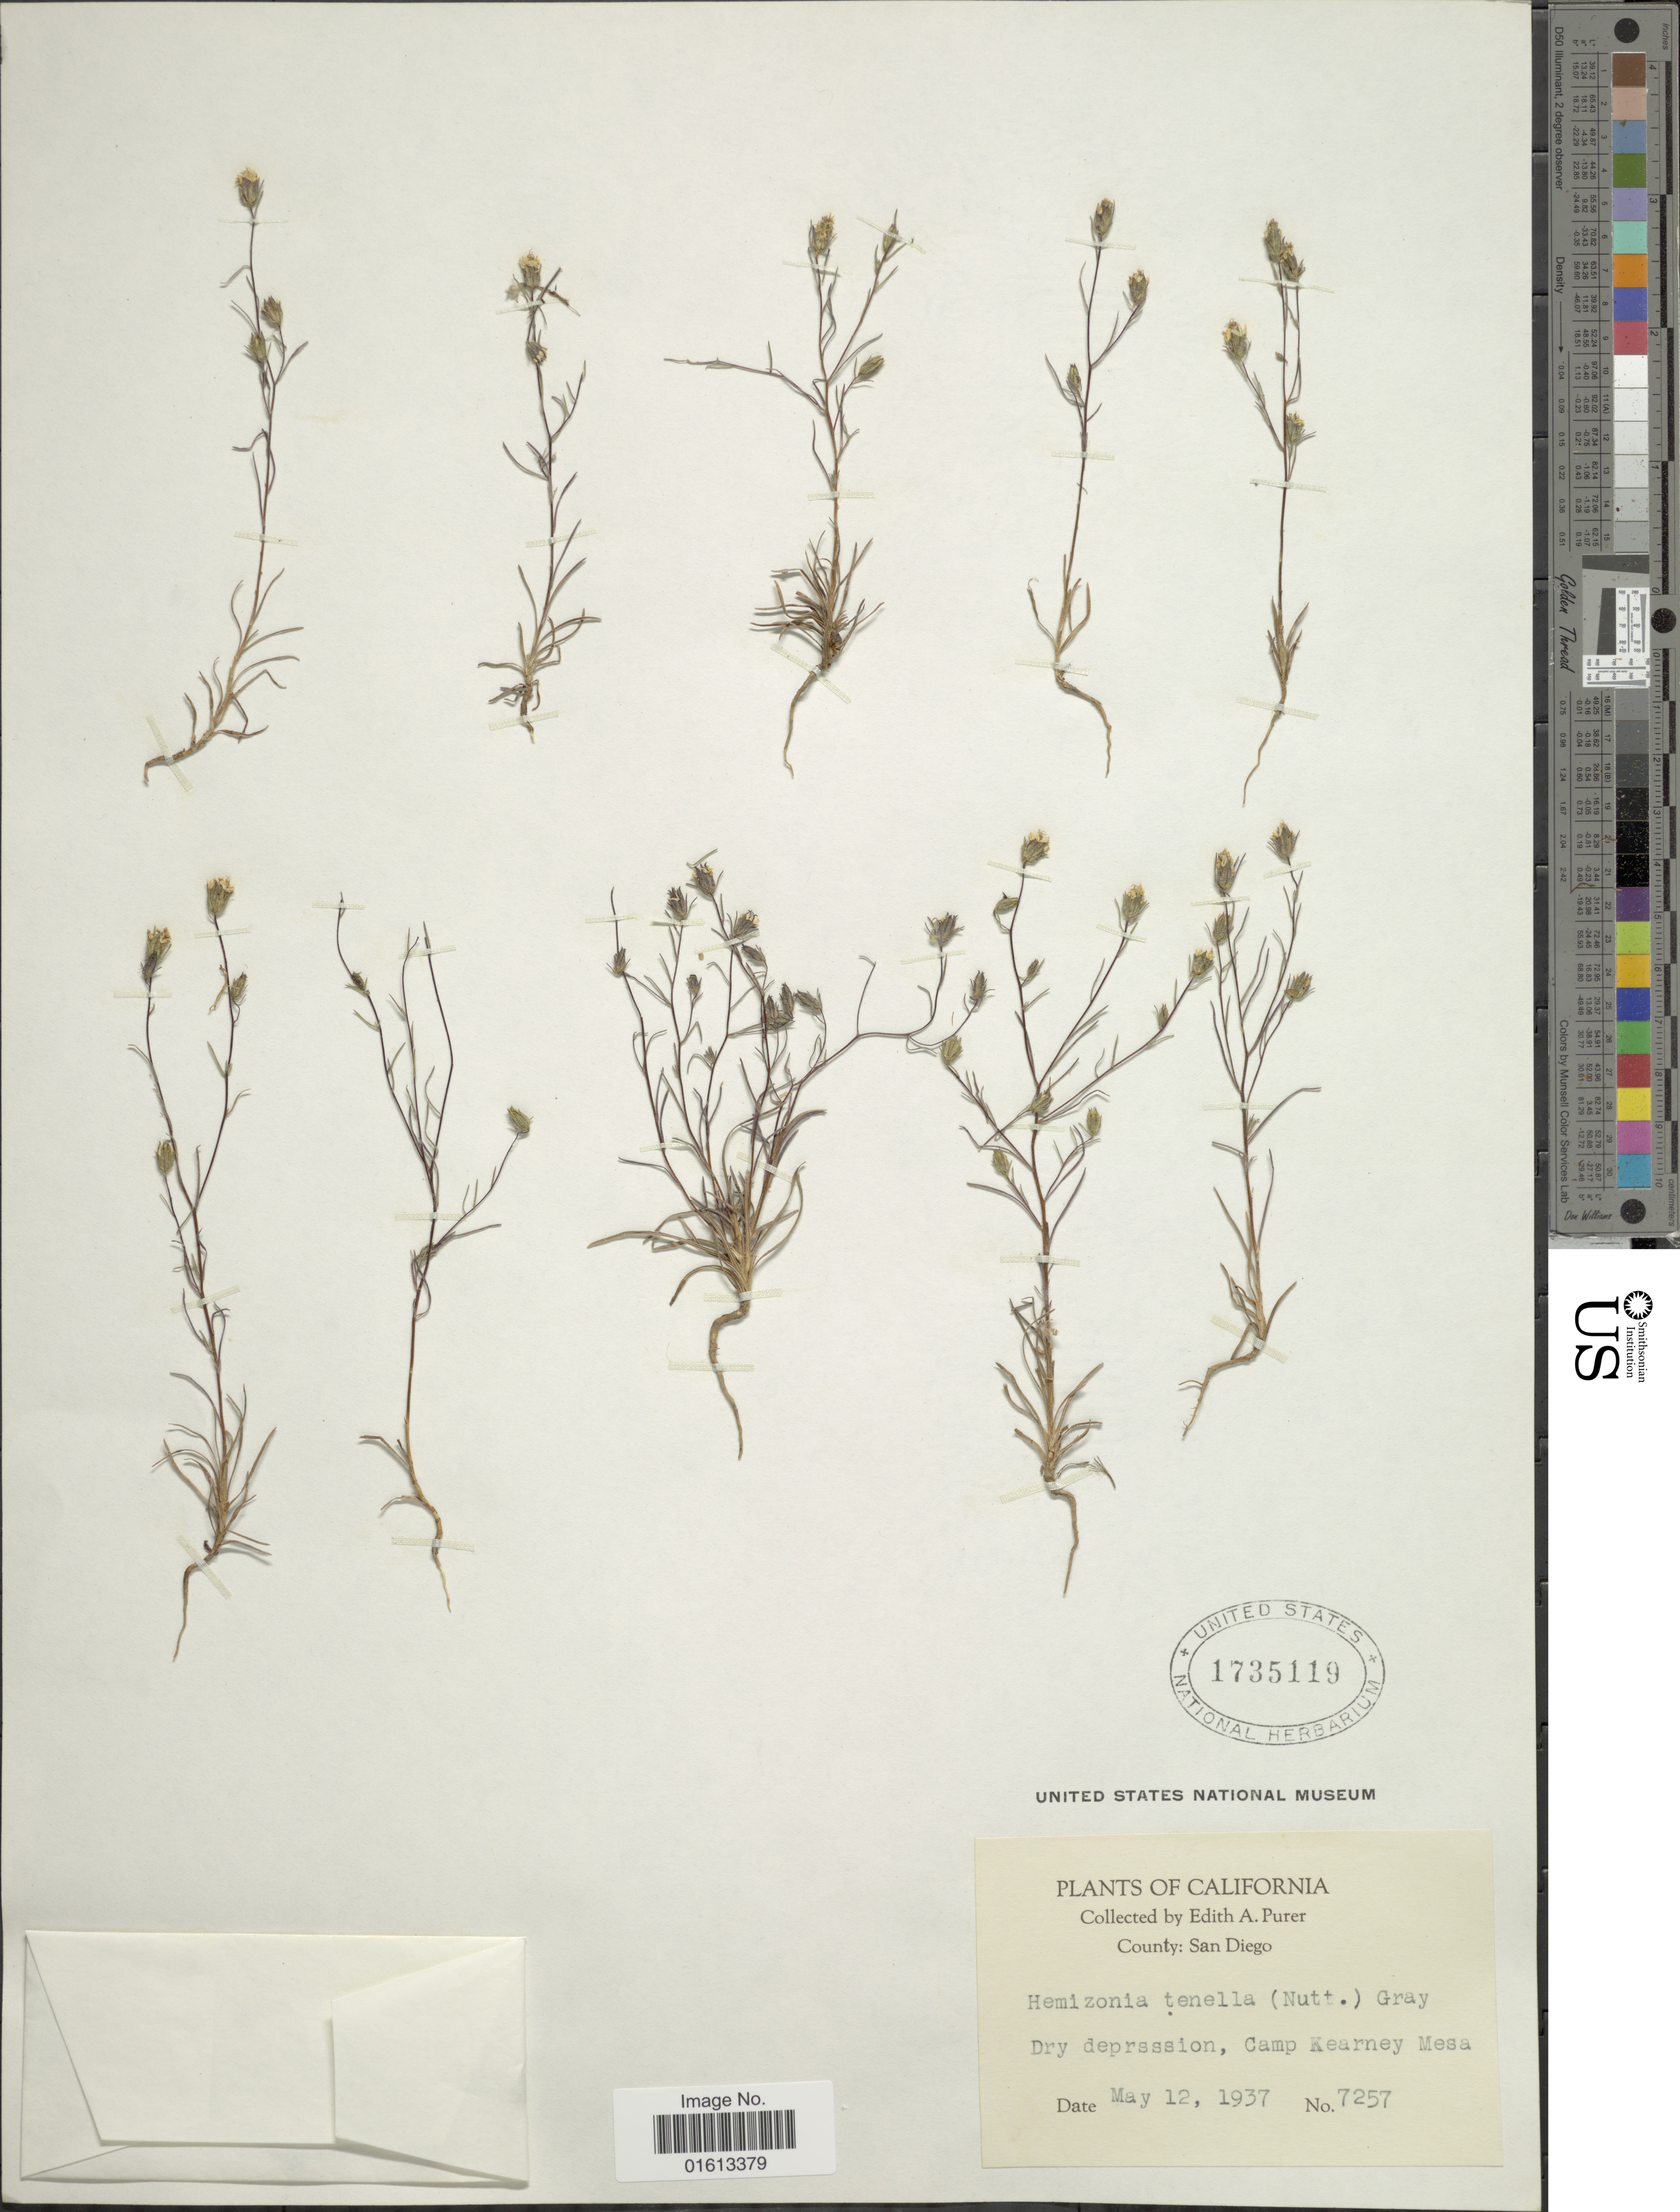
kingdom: Plantae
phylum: Tracheophyta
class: Magnoliopsida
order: Asterales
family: Asteraceae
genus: Calycadenia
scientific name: Calycadenia tenella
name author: (Nutt.) Torr. & A. Gray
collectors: E. Purer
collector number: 7257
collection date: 1937-05-12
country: United States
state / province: California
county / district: San Diego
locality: County: San Diego, dry depession, Camp Kearney Mesa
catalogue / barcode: US 1735119